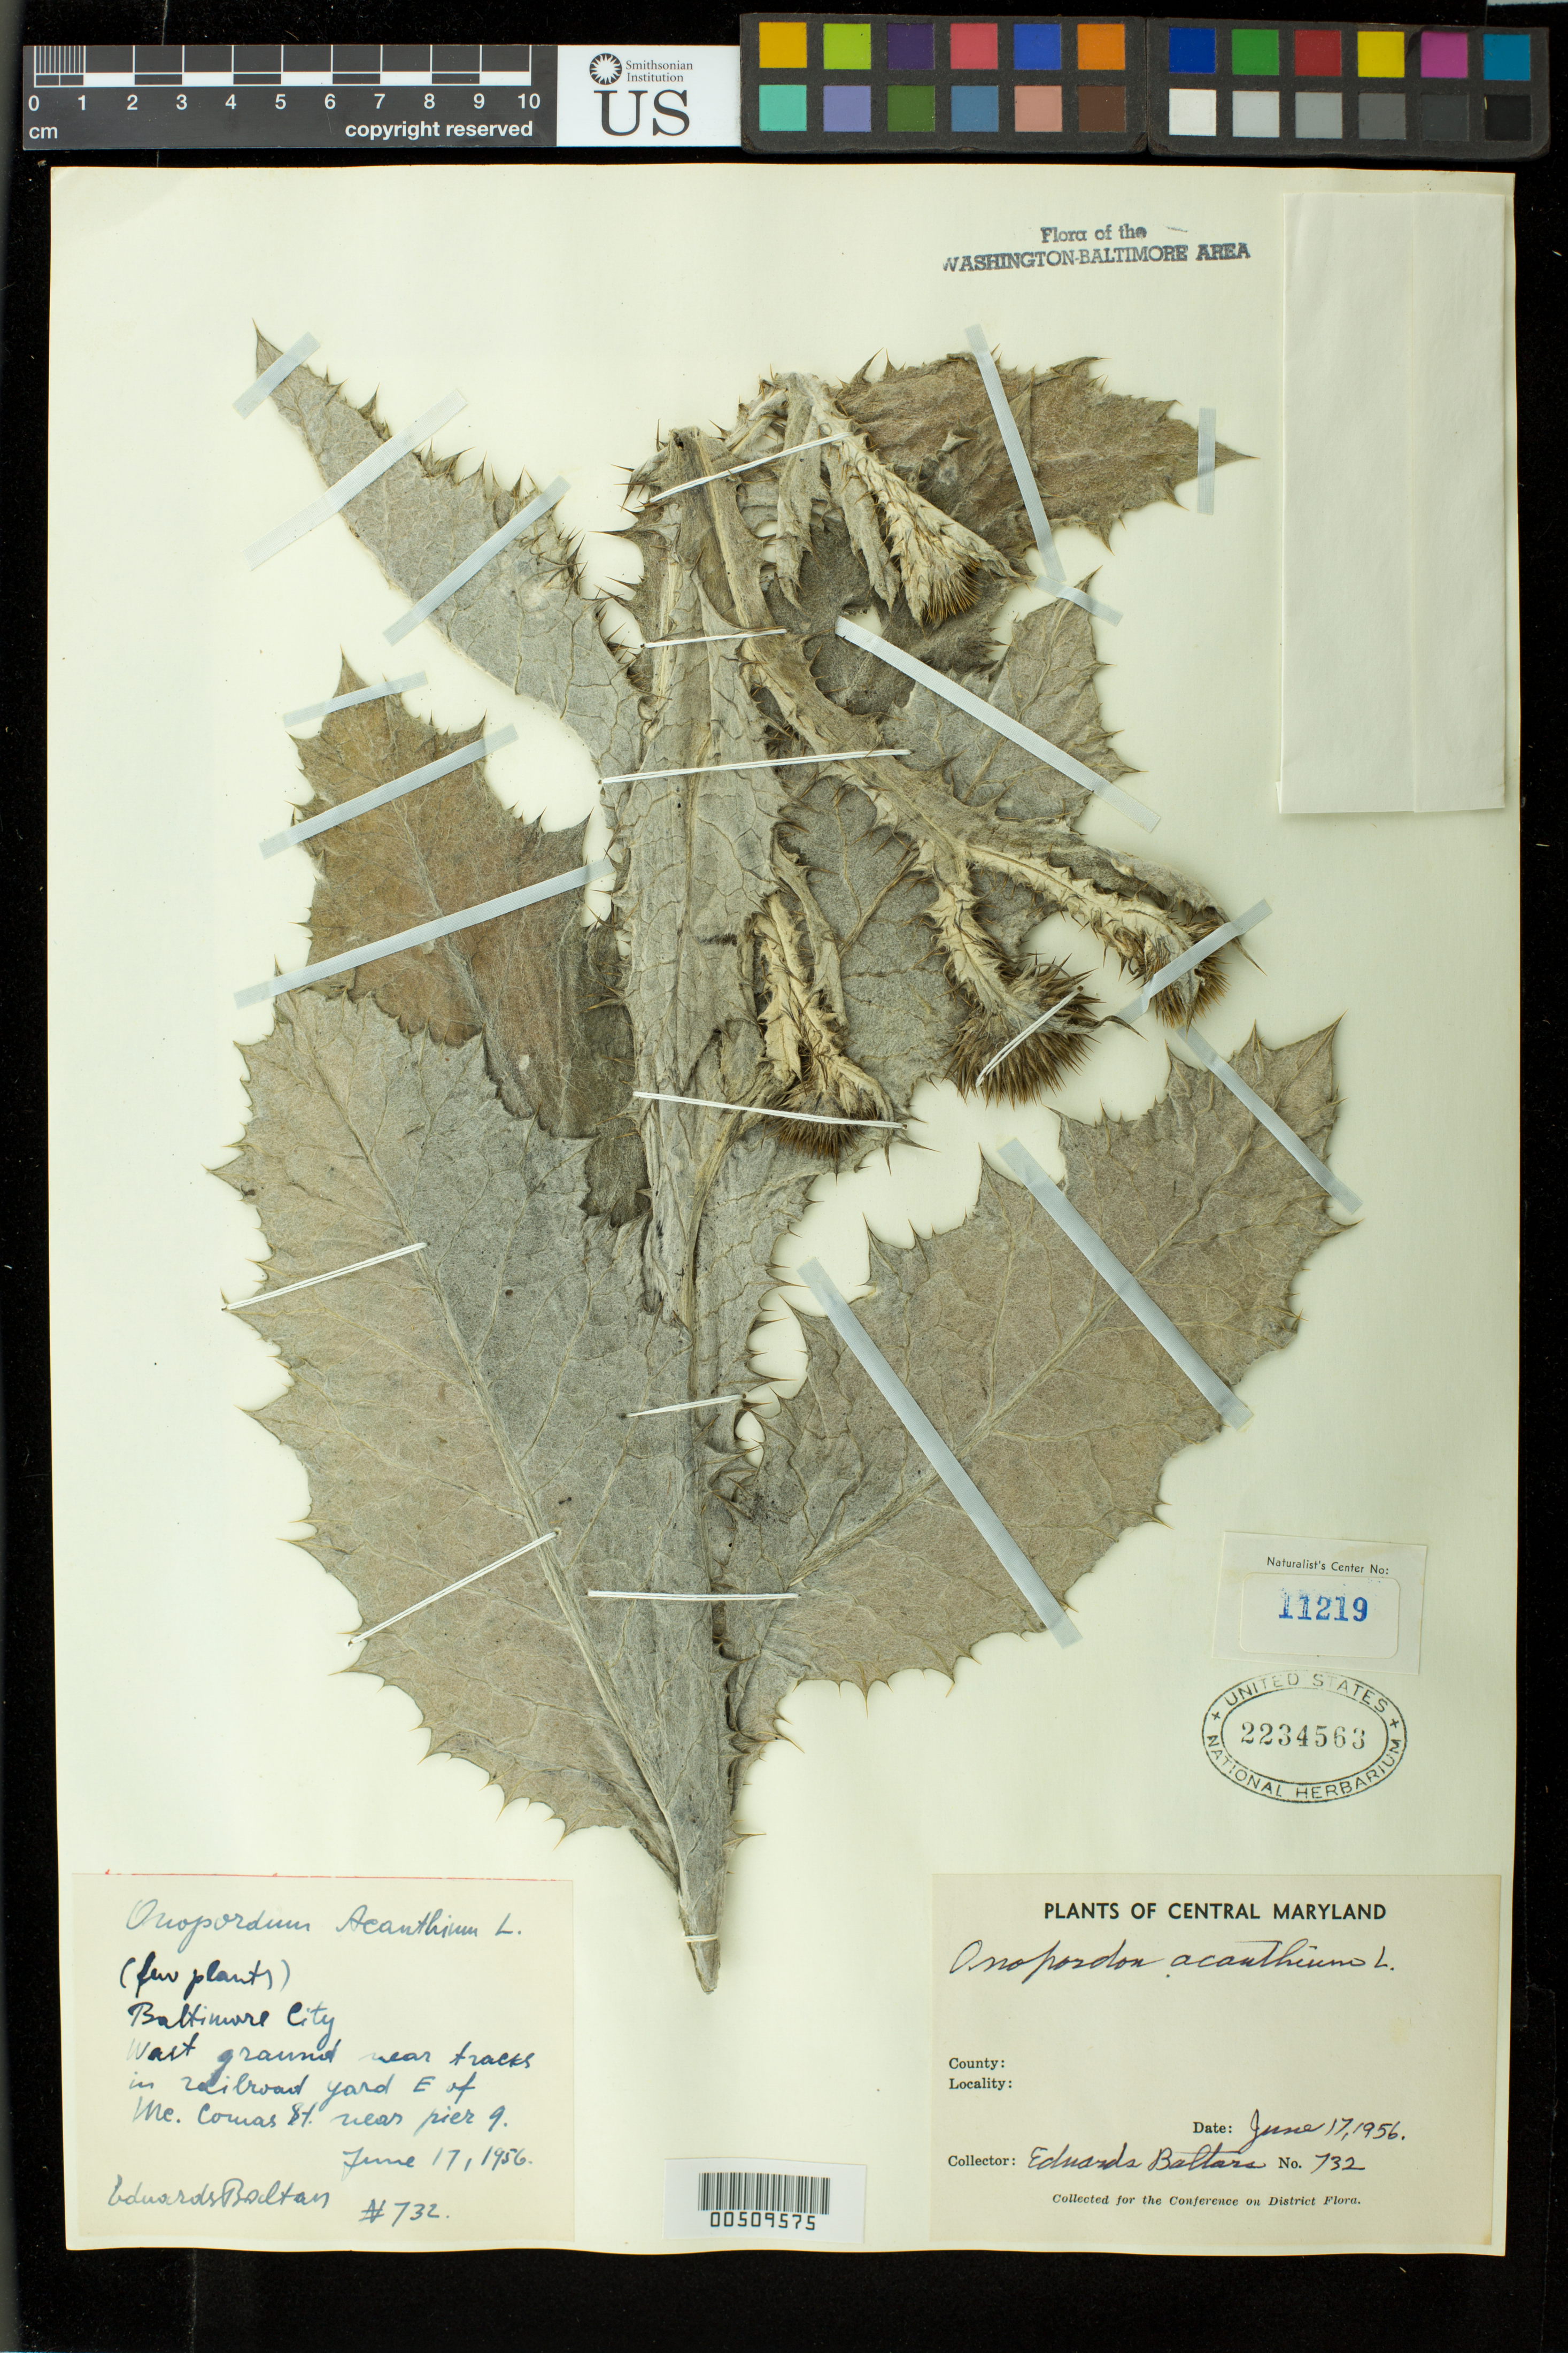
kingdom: Plantae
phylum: Tracheophyta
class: Magnoliopsida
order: Asterales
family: Asteraceae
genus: Onopordum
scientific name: Onopordum acanthium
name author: L.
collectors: E. Baltars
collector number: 732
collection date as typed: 17 Jun 1956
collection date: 1956-06-17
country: United States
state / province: Maryland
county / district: City of Baltimore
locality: Baltimore City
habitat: waste grounds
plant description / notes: Specimens returned from Naturalist Center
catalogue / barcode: US 2234563